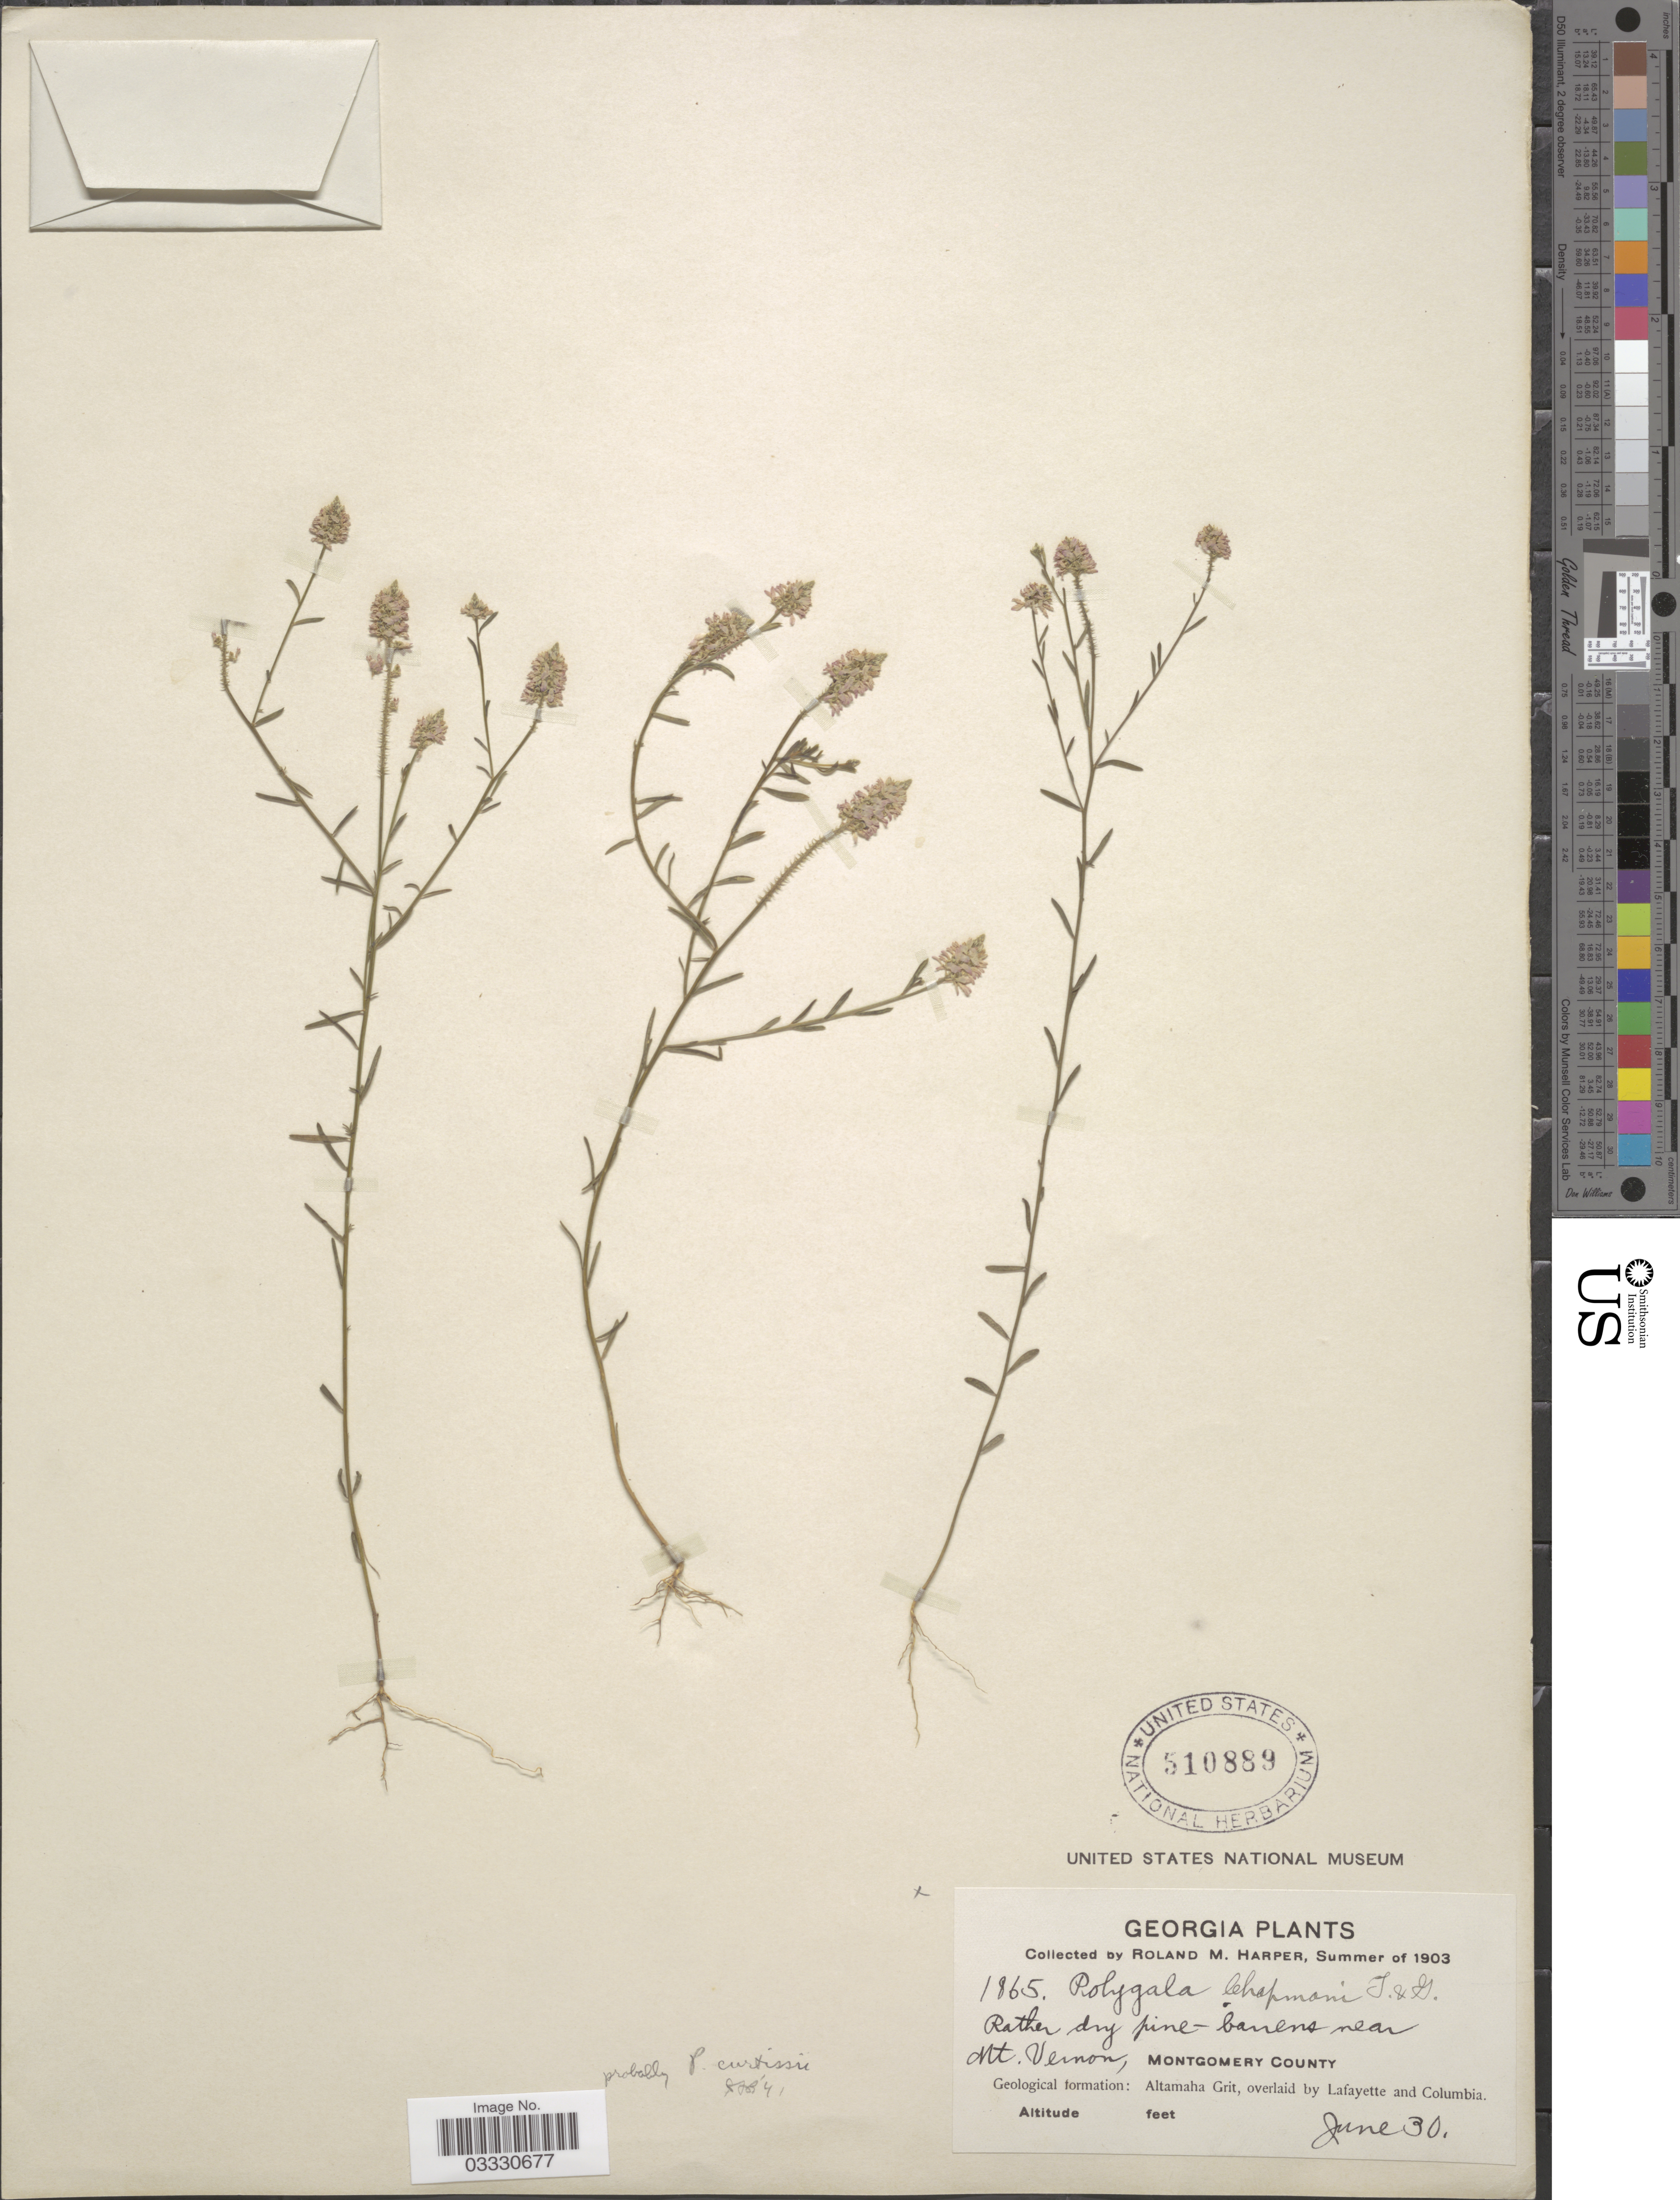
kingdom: Plantae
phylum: Tracheophyta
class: Magnoliopsida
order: Fabales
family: Polygalaceae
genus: Polygala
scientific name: Polygala curtissii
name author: A. Gray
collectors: R. M. Harper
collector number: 1865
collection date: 1903-06-30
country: United States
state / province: Georgia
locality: Rather dry pine-barrens near Mt. Vernon, Montgomery County.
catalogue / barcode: US 510889